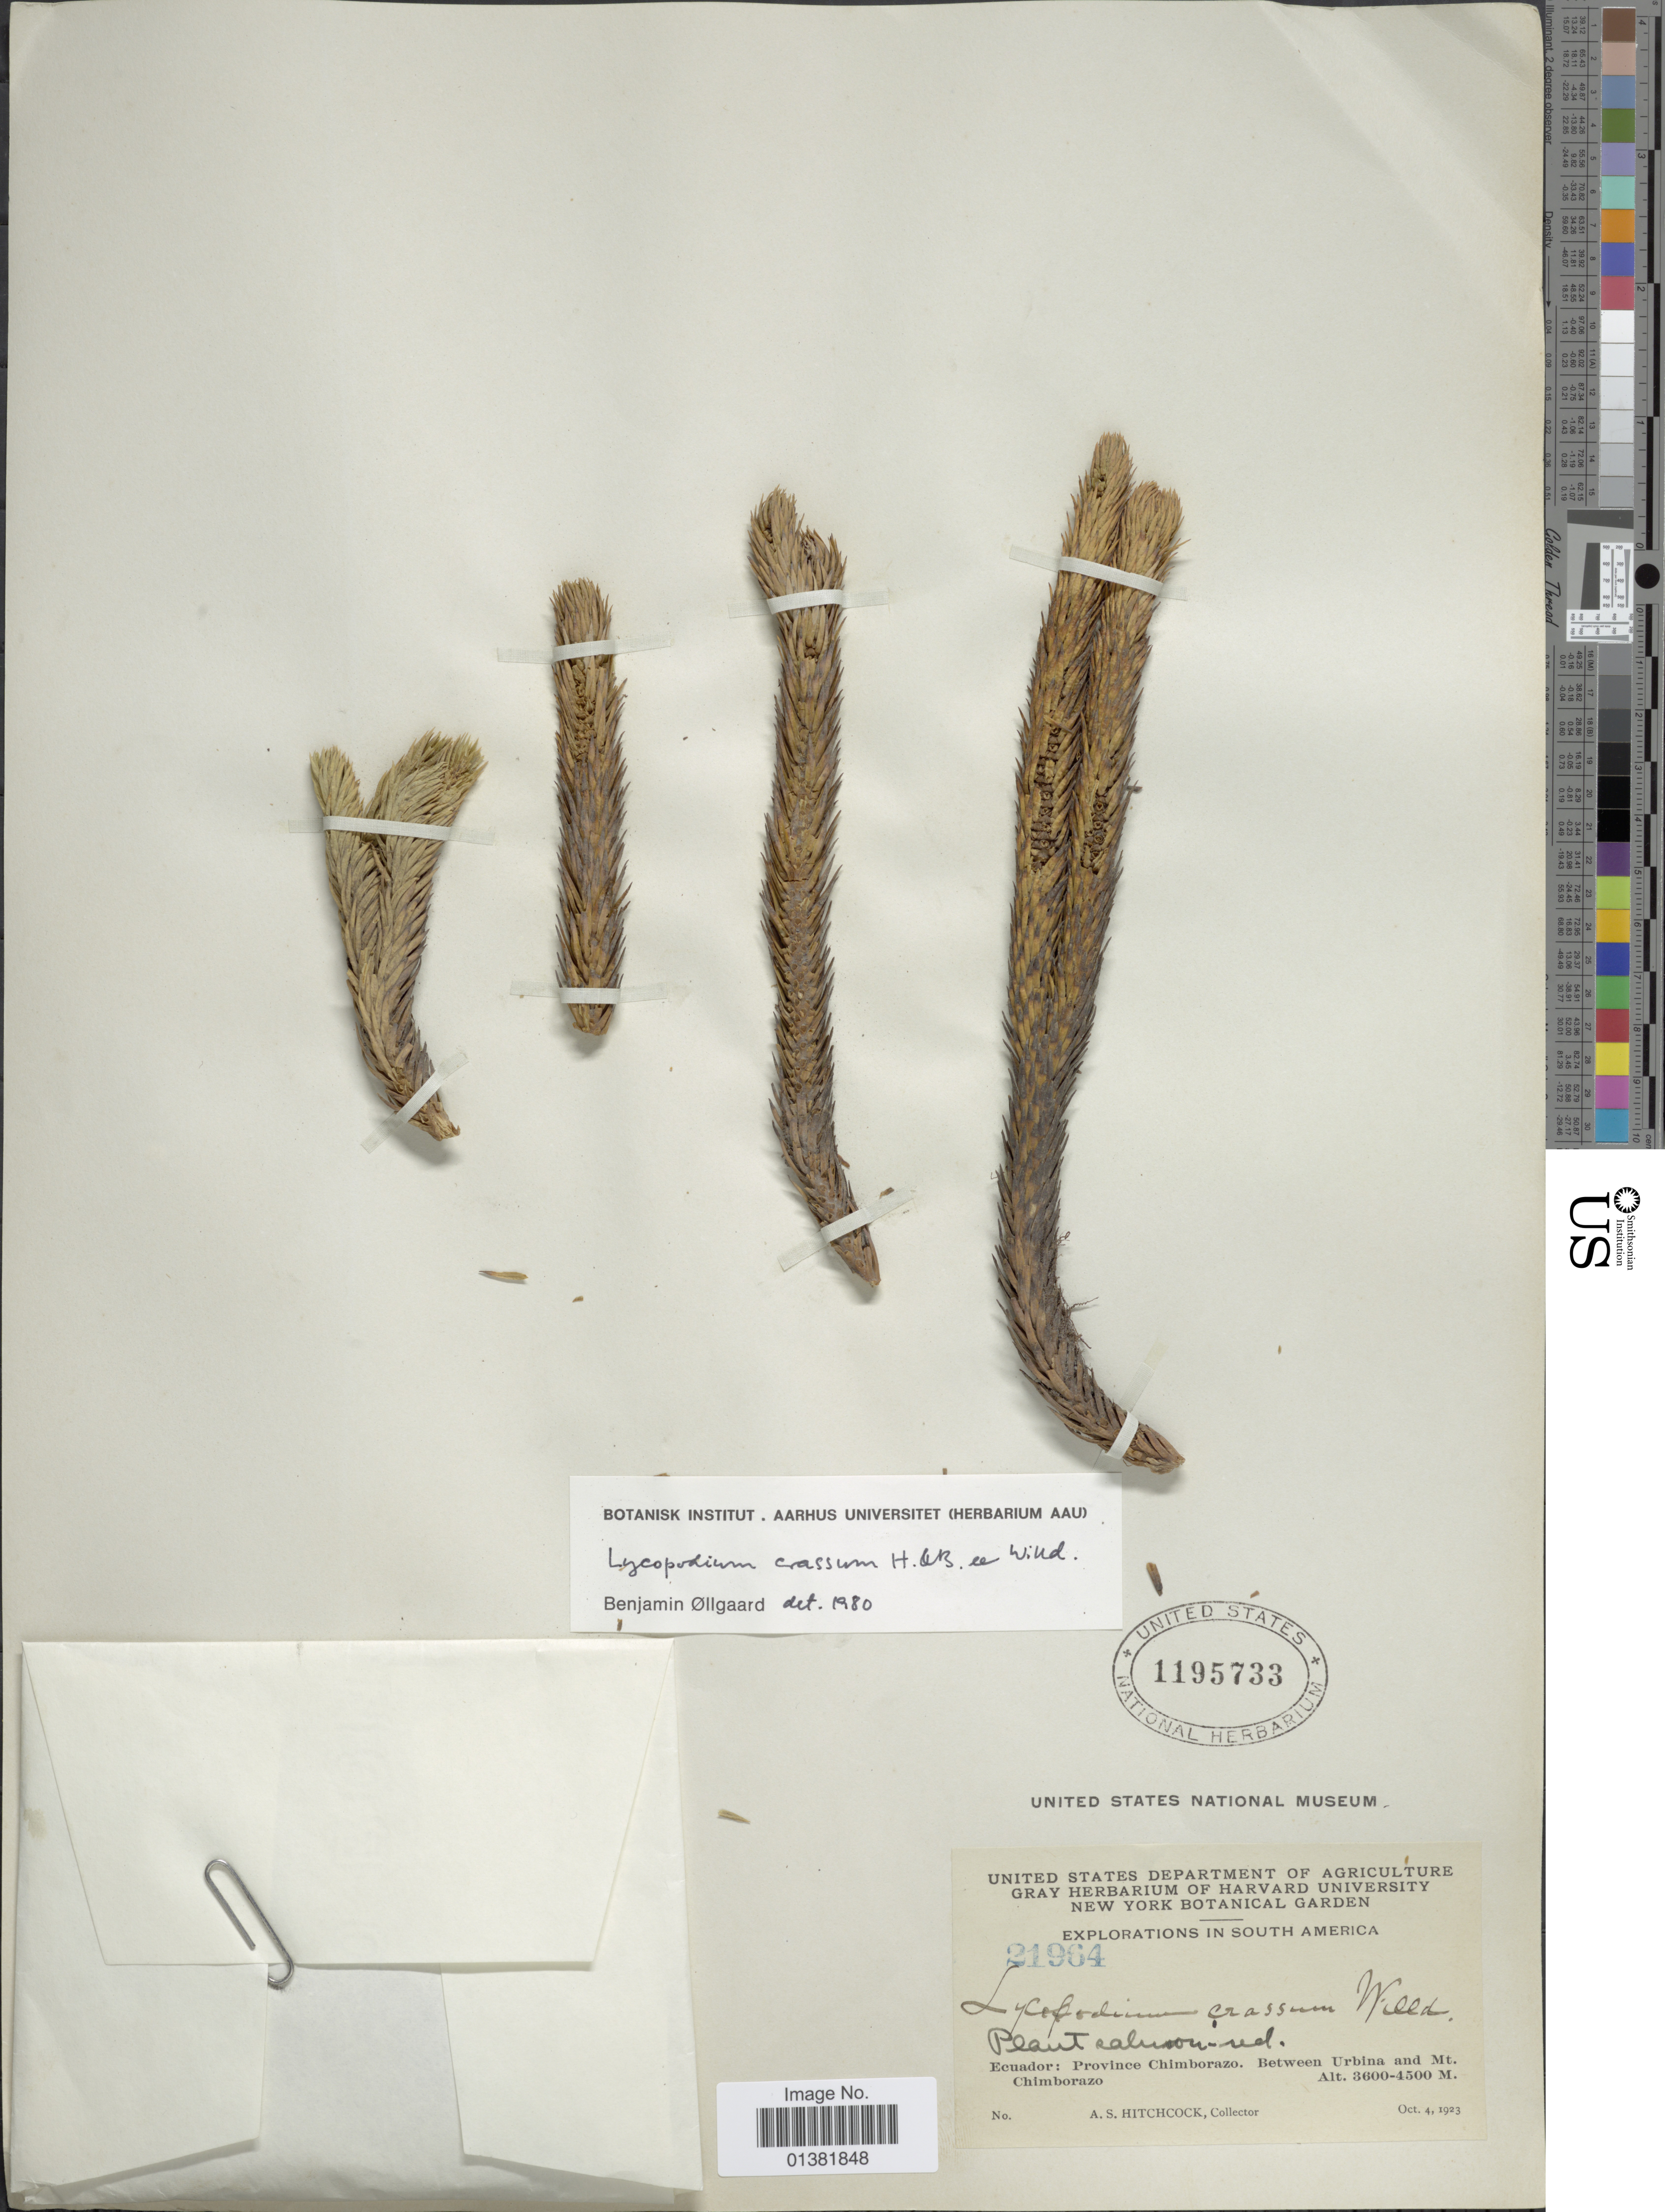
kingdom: Plantae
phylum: Tracheophyta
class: Lycopodiopsida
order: Lycopodiales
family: Lycopodiaceae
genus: Phlegmariurus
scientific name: Phlegmariurus crassus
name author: (Humb. & Bonpl. ex Willd.) B. Øllg.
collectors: A. S. Hitchcock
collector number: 21964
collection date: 1923-10-04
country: Ecuador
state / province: Chimborazo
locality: Between Urbina and Mt. Chimborazo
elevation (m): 3600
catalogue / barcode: US 1195733